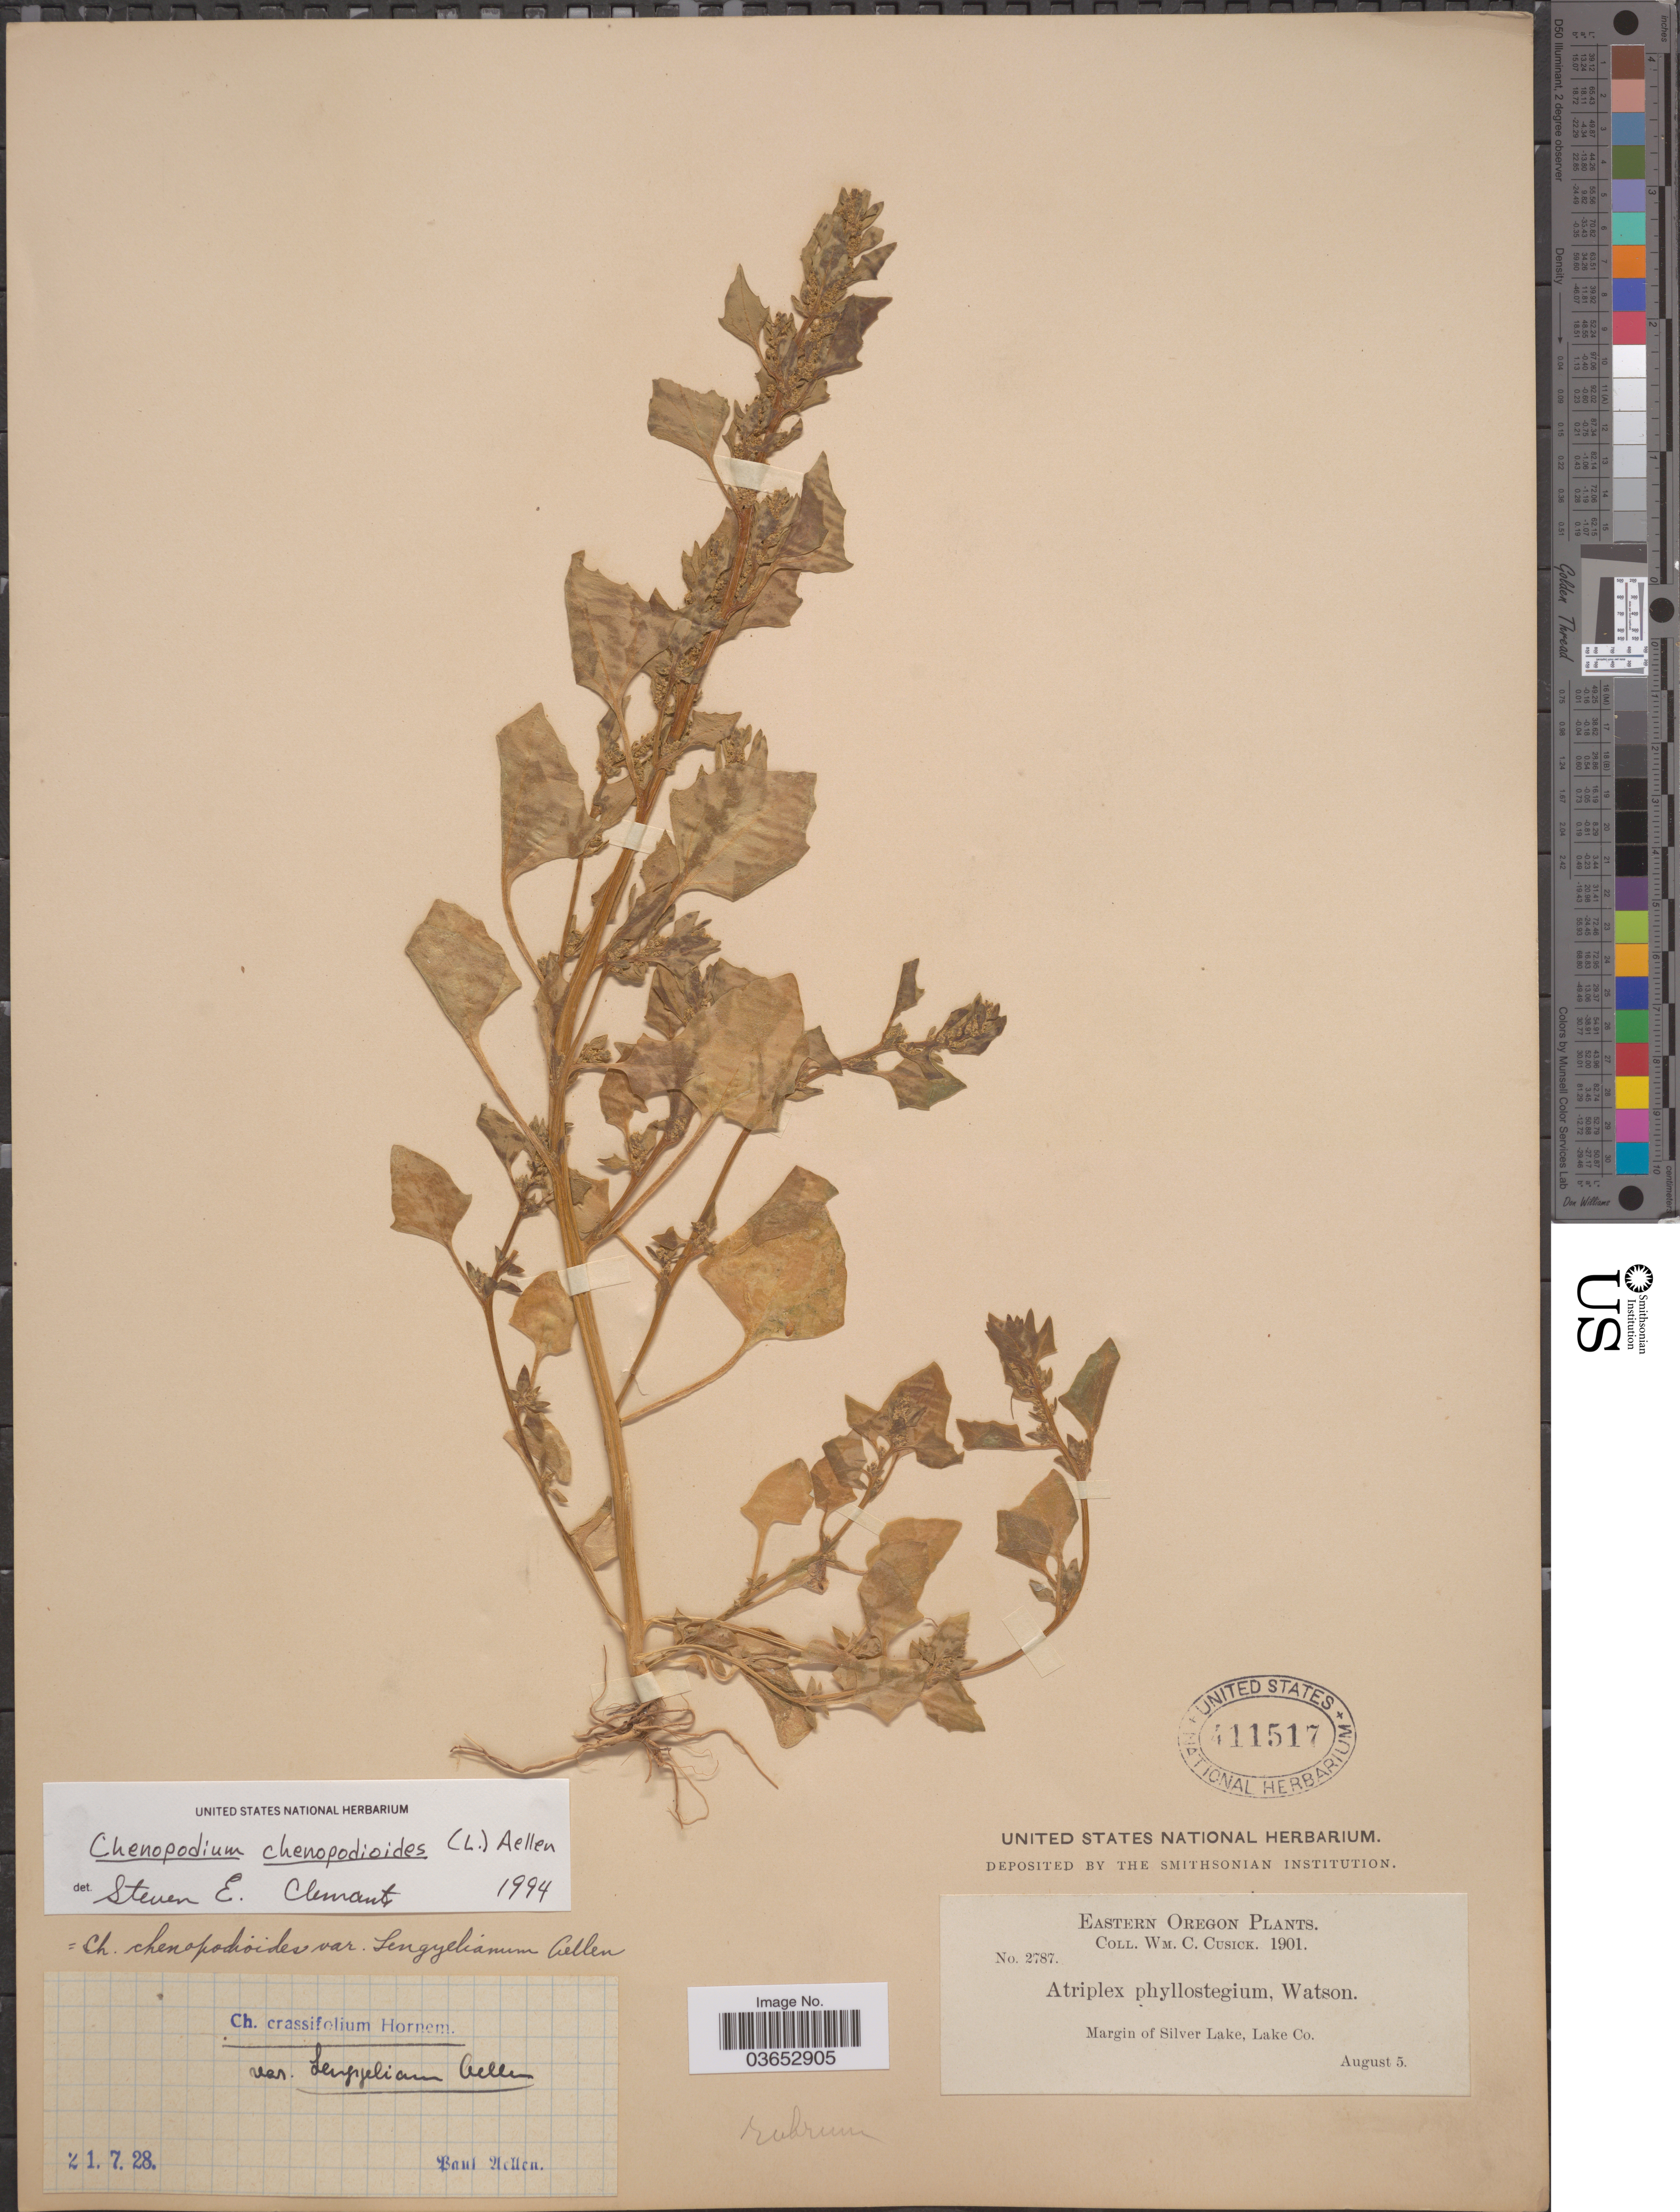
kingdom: Plantae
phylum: Tracheophyta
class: Magnoliopsida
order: Caryophyllales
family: Amaranthaceae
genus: Chenopodium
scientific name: Chenopodium chenopodioides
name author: (L.) Aellen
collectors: W. C. Cusick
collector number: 2787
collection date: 1901-08-05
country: United States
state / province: Oregon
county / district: Lake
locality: Eastern Oregon. Margin of Silver Lake, Lake Co.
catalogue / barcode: US 411517